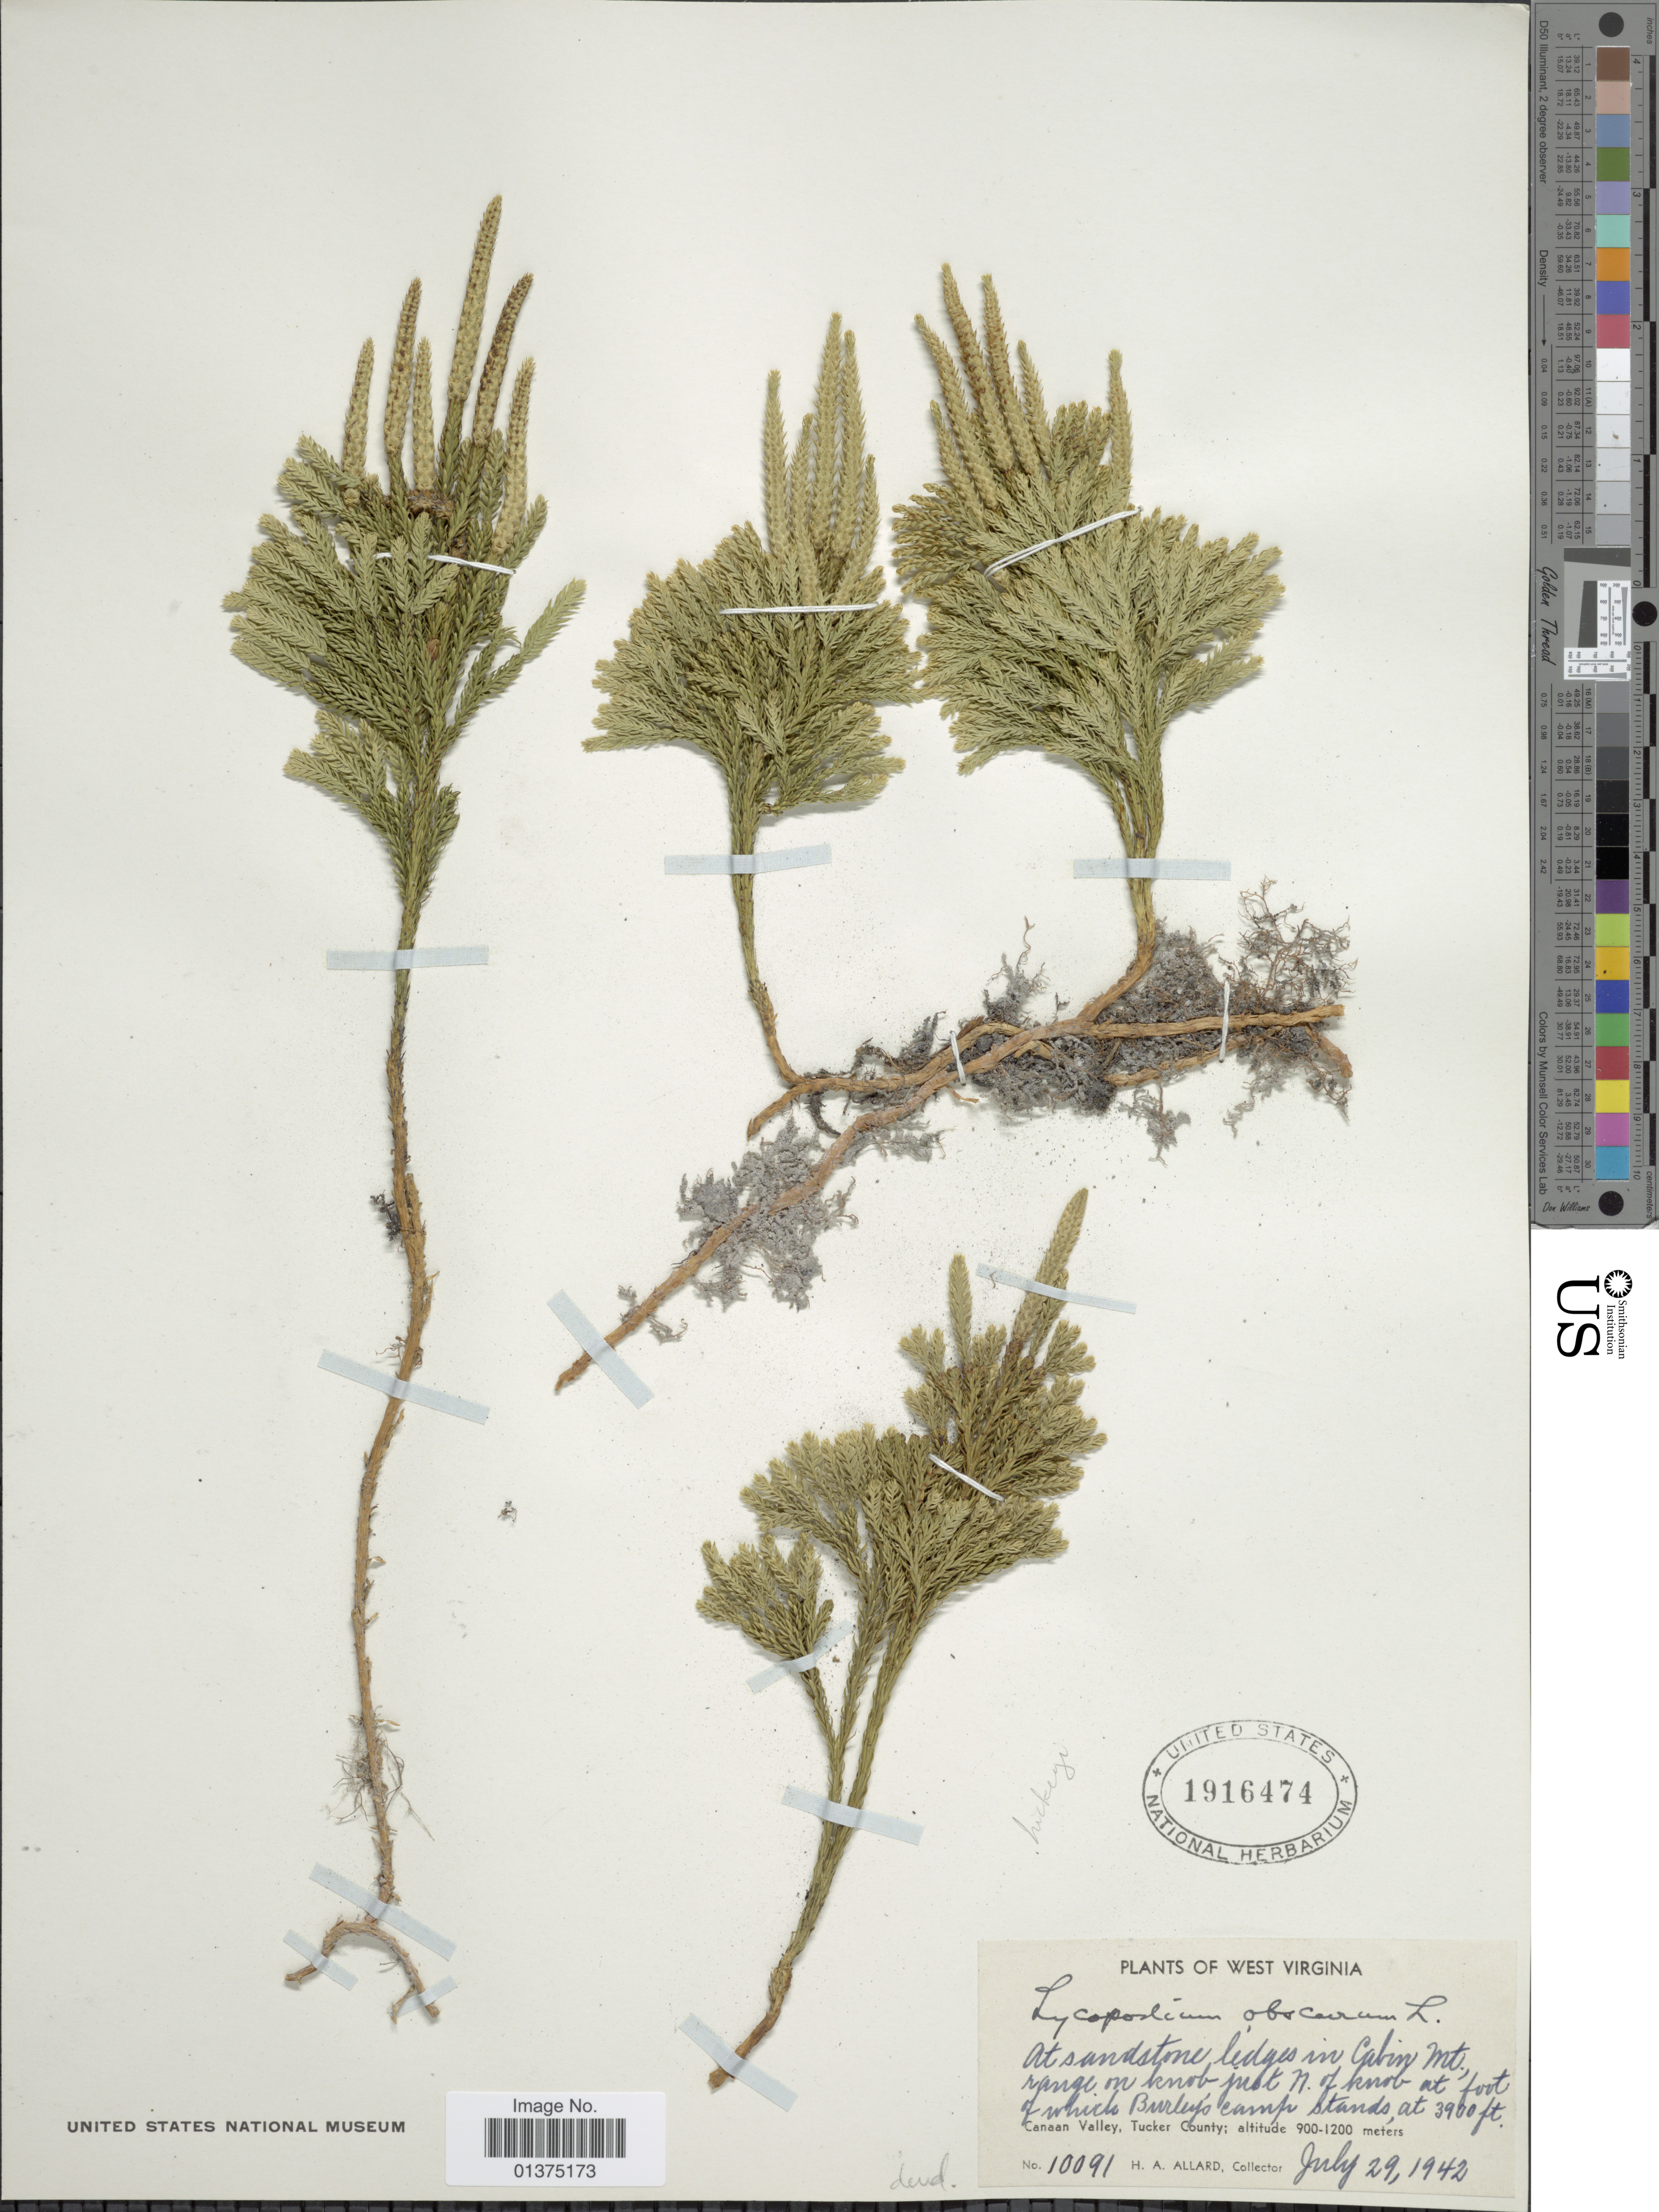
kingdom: Plantae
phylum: Tracheophyta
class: Lycopodiopsida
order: Lycopodiales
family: Lycopodiaceae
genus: Dendrolycopodium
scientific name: Dendrolycopodium dendroideum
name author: (Michx.) A. Haines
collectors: H. A. Allard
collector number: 10091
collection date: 1942-07-29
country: United States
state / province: West Virginia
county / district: Tucker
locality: At sandstone ledges in Cabin Mt range on knob just N of Knob at foot of which Burleys camp stands, Canaan Valley, Tucker County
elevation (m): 900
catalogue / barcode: US 1916474